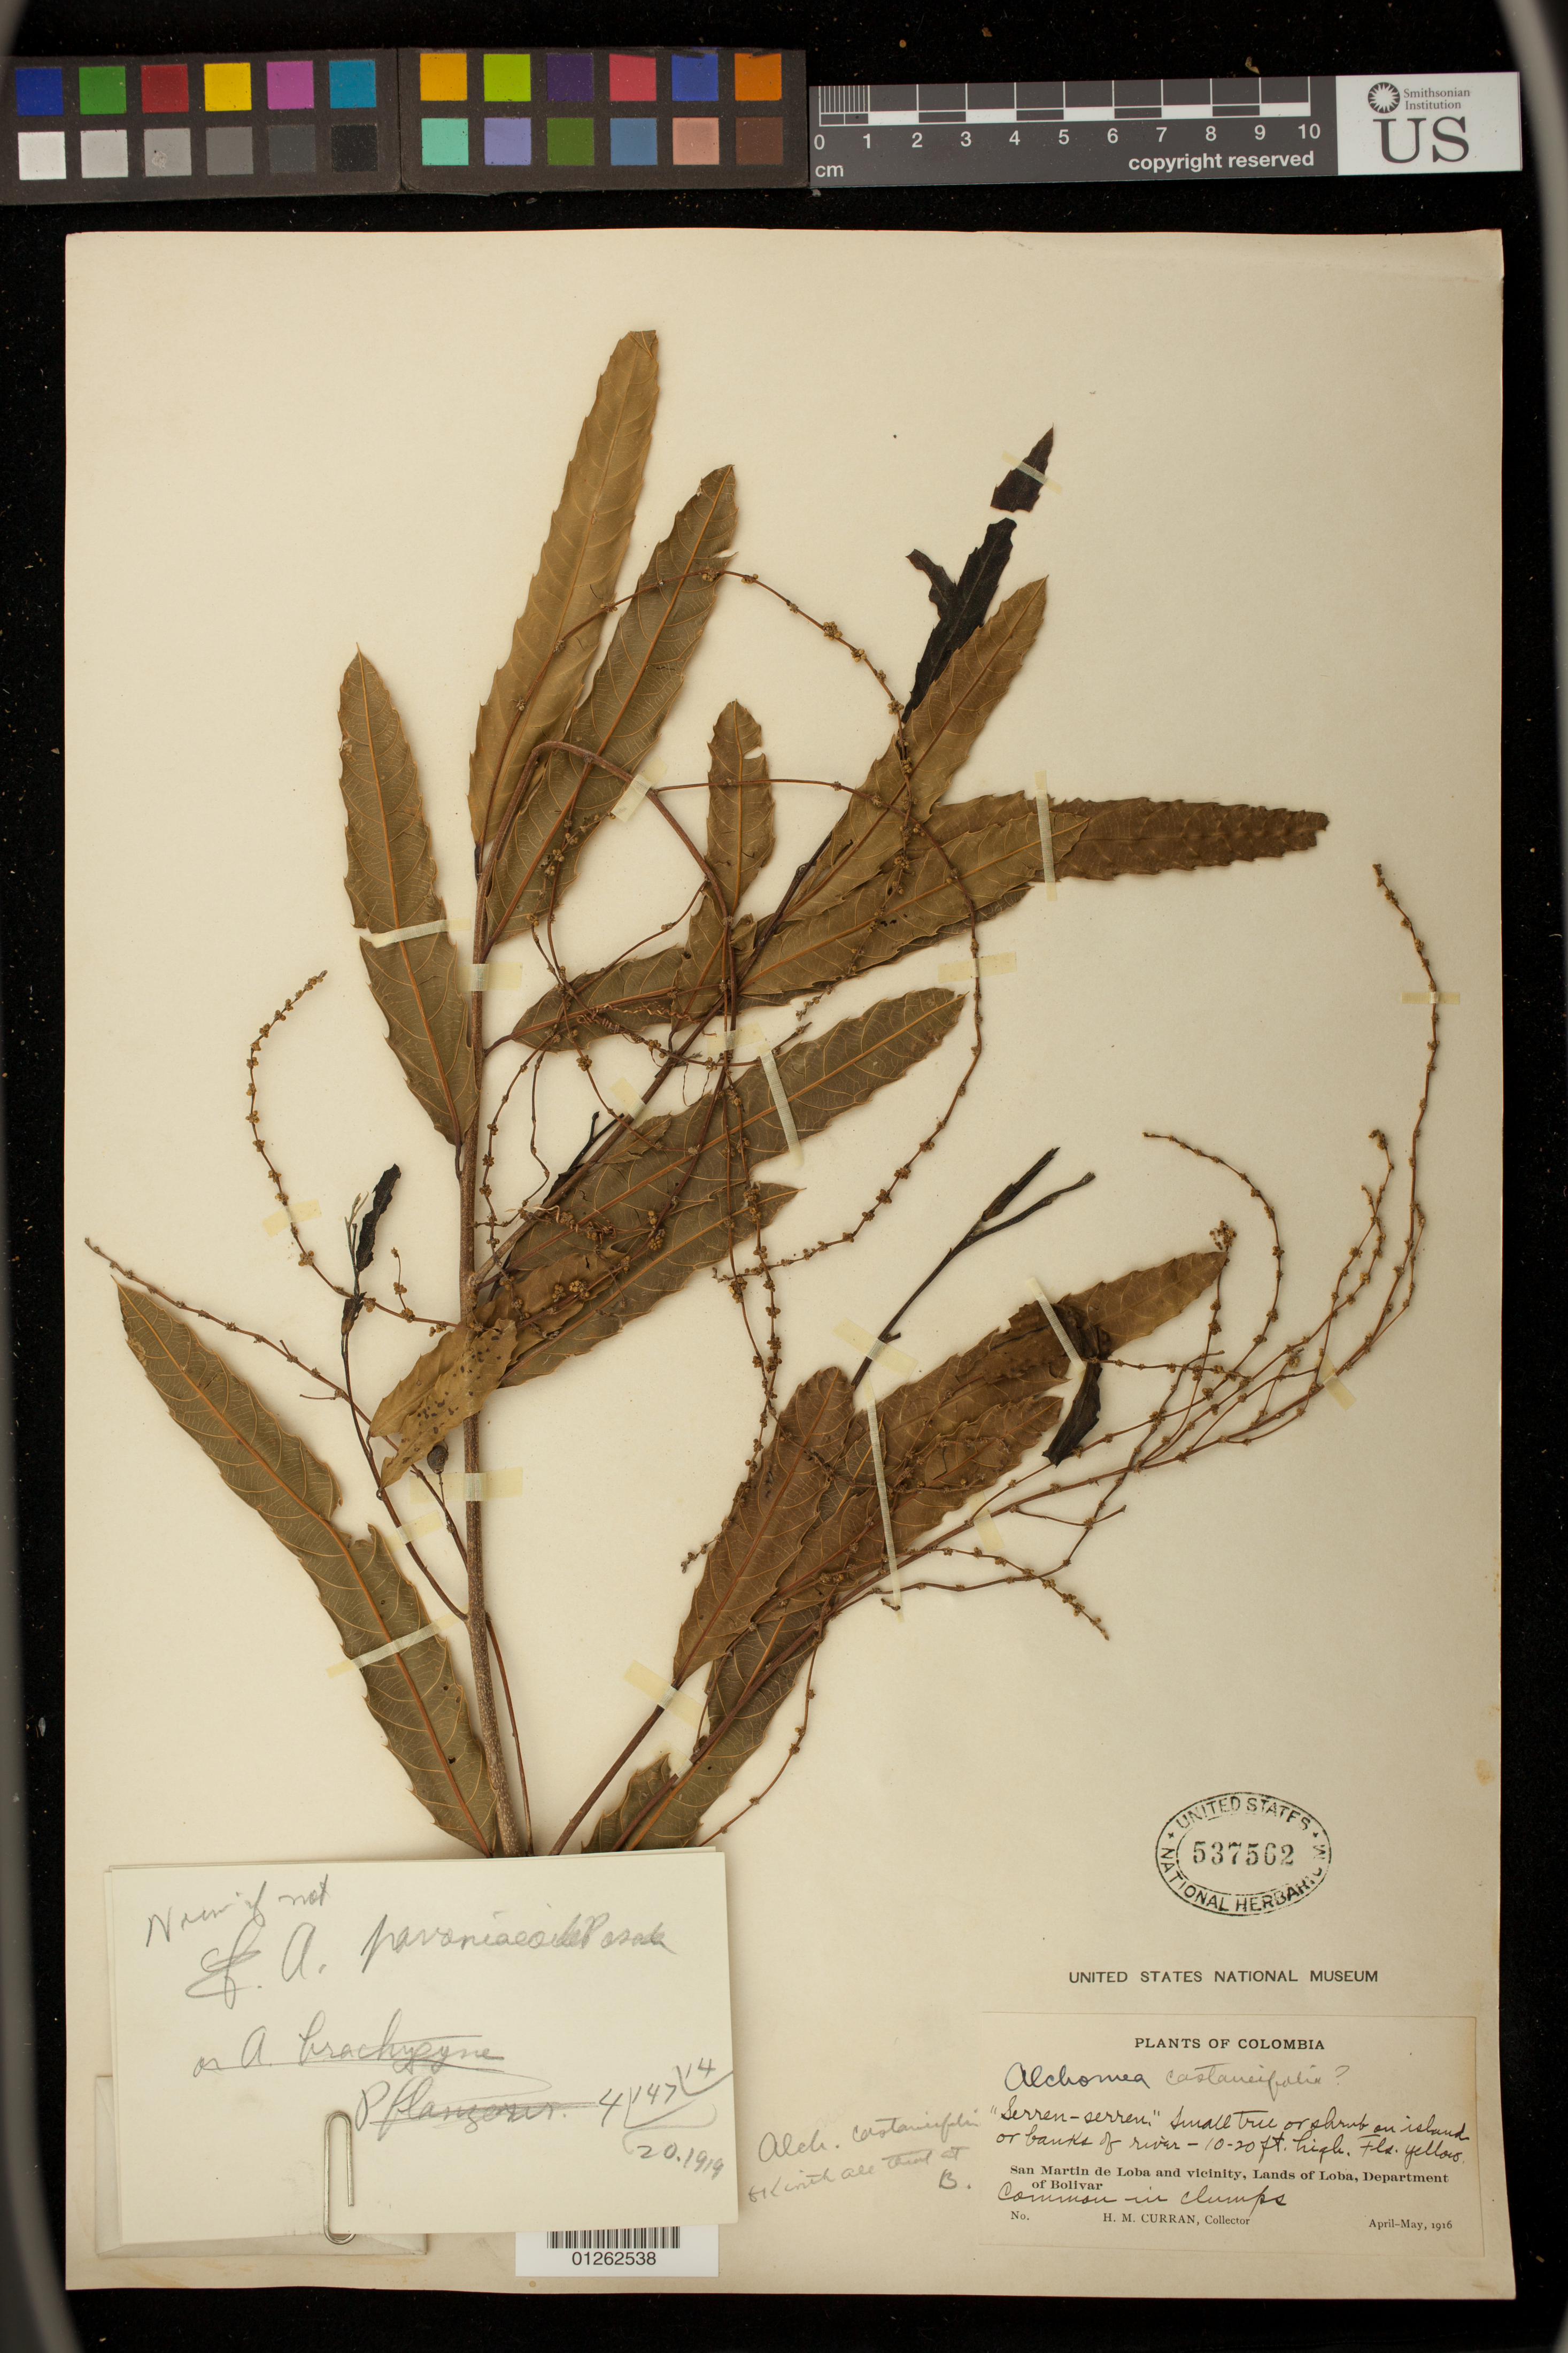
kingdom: Plantae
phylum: Tracheophyta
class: Magnoliopsida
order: Malpighiales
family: Euphorbiaceae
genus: Alchornea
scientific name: Alchornea castaneifolia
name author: (Willd.) A. Juss.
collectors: H. M. Curran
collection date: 1916-04/1916-05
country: Colombia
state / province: Bolívar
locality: San Martin de Loba and vicinity, Lands of Loba.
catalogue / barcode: US 537562